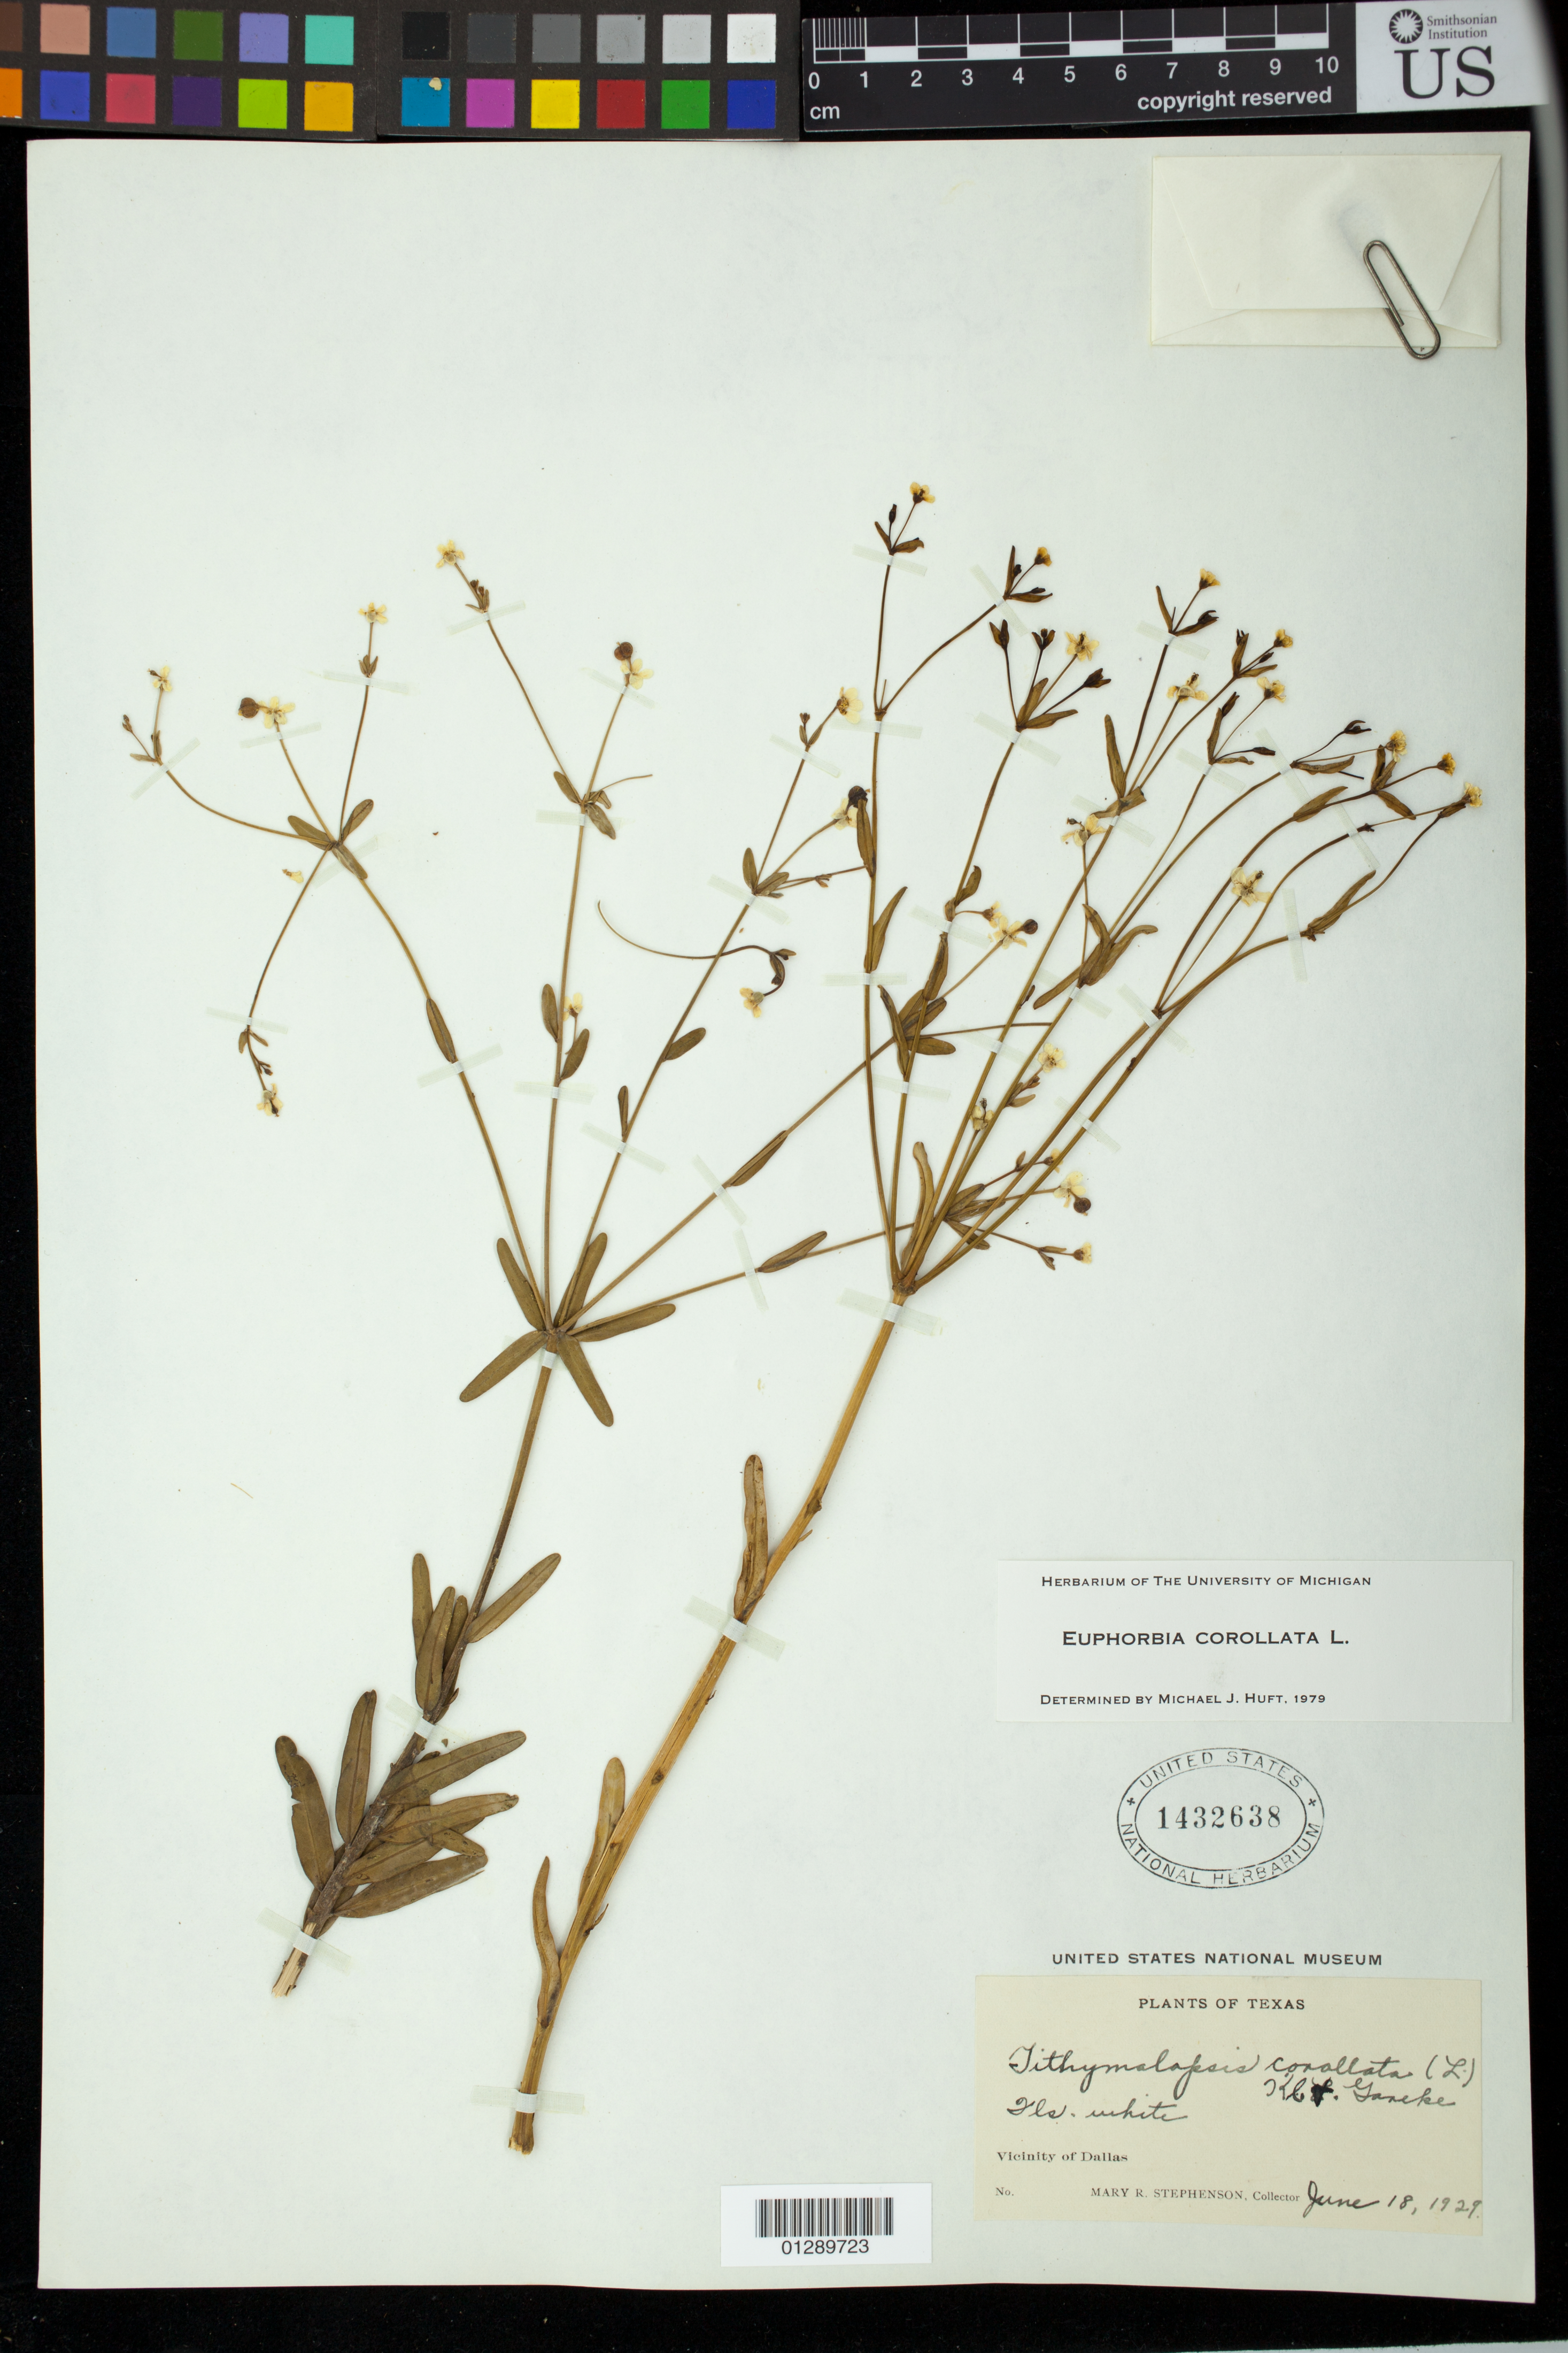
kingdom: Plantae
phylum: Tracheophyta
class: Magnoliopsida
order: Malpighiales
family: Euphorbiaceae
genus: Euphorbia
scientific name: Euphorbia corollata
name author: L.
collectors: M. R. Stephenson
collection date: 1929-06-18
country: United States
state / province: Texas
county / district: Dallas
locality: Vicinity of Dallas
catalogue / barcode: US 1432638